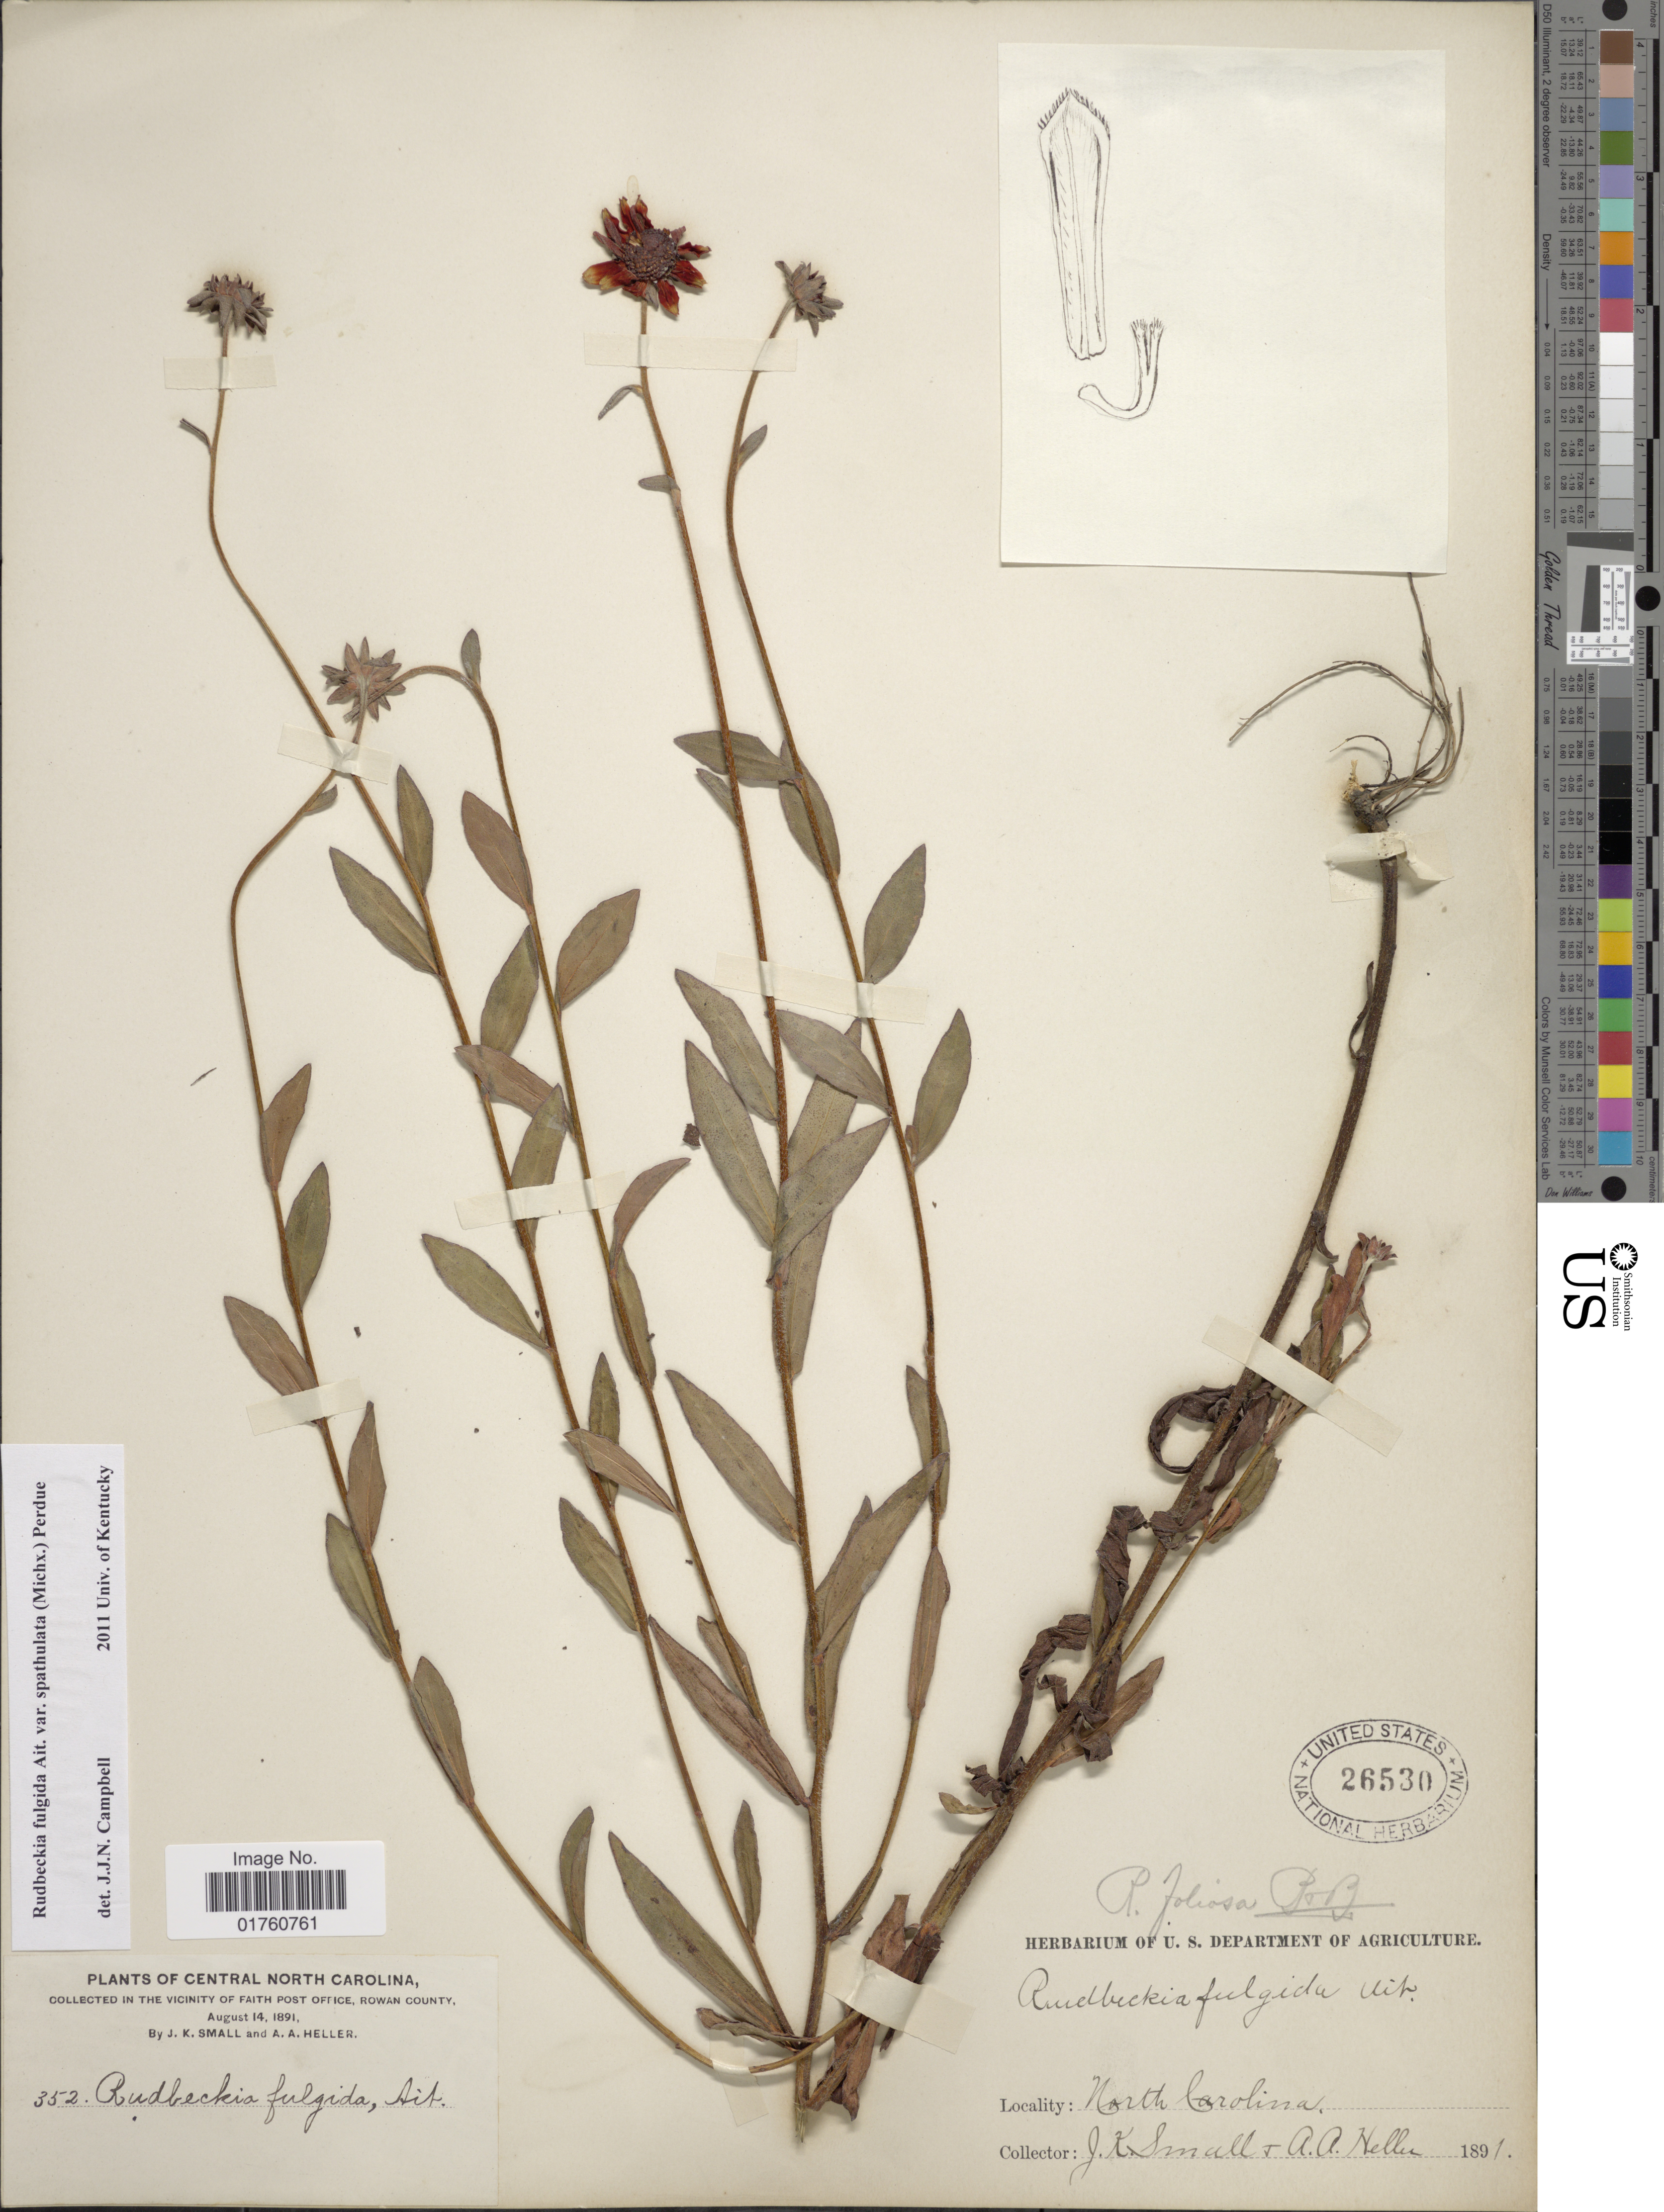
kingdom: Plantae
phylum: Tracheophyta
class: Magnoliopsida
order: Asterales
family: Asteraceae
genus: Rudbeckia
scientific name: Rudbeckia fulgida var. fulgida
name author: Aiton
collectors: J. K. Small & A. A. Heller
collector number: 352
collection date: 1891-08-14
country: United States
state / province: North Carolina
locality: Central North Carolina, in the Vicinity of Faith Post Office, Rowan County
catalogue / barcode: US 26530